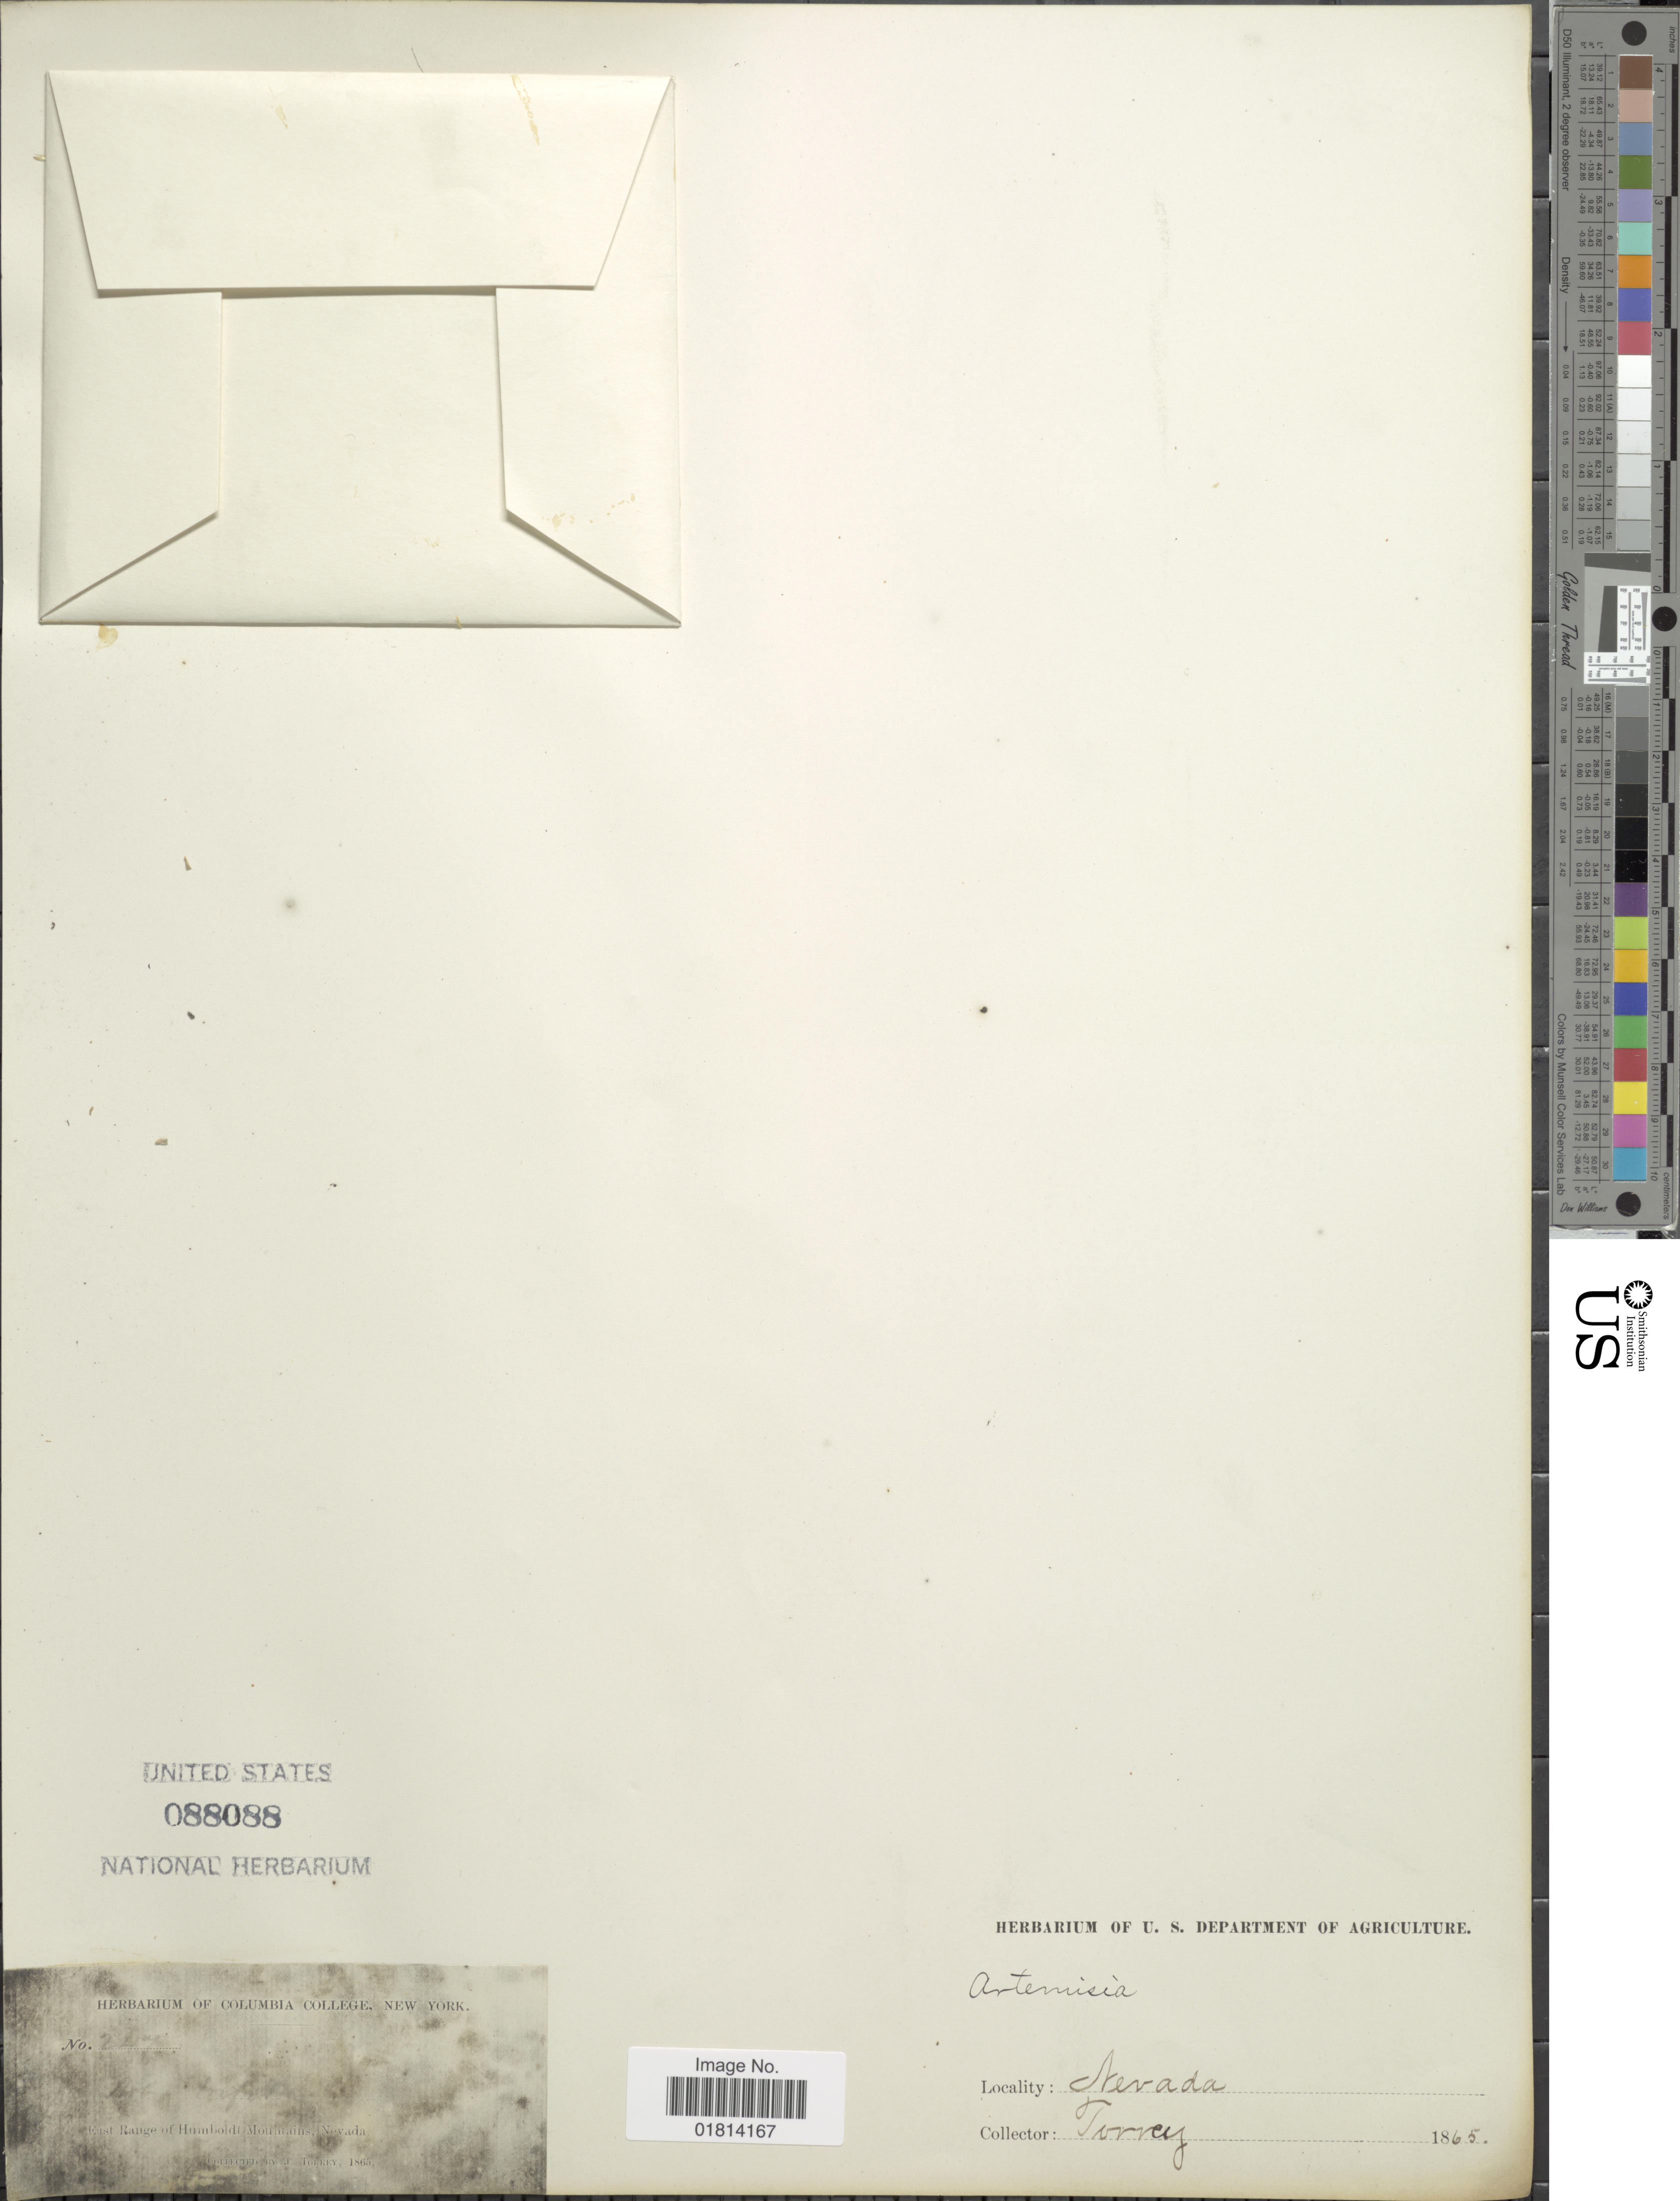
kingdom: Plantae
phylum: Tracheophyta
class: Magnoliopsida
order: Asterales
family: Asteraceae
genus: Artemisia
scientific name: Artemisia arbuscula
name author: Nutt.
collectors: J. Torrey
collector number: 247*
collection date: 1865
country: United States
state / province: Nevada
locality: East Range of Humboldt Mountains, Nevada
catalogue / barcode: US 88088